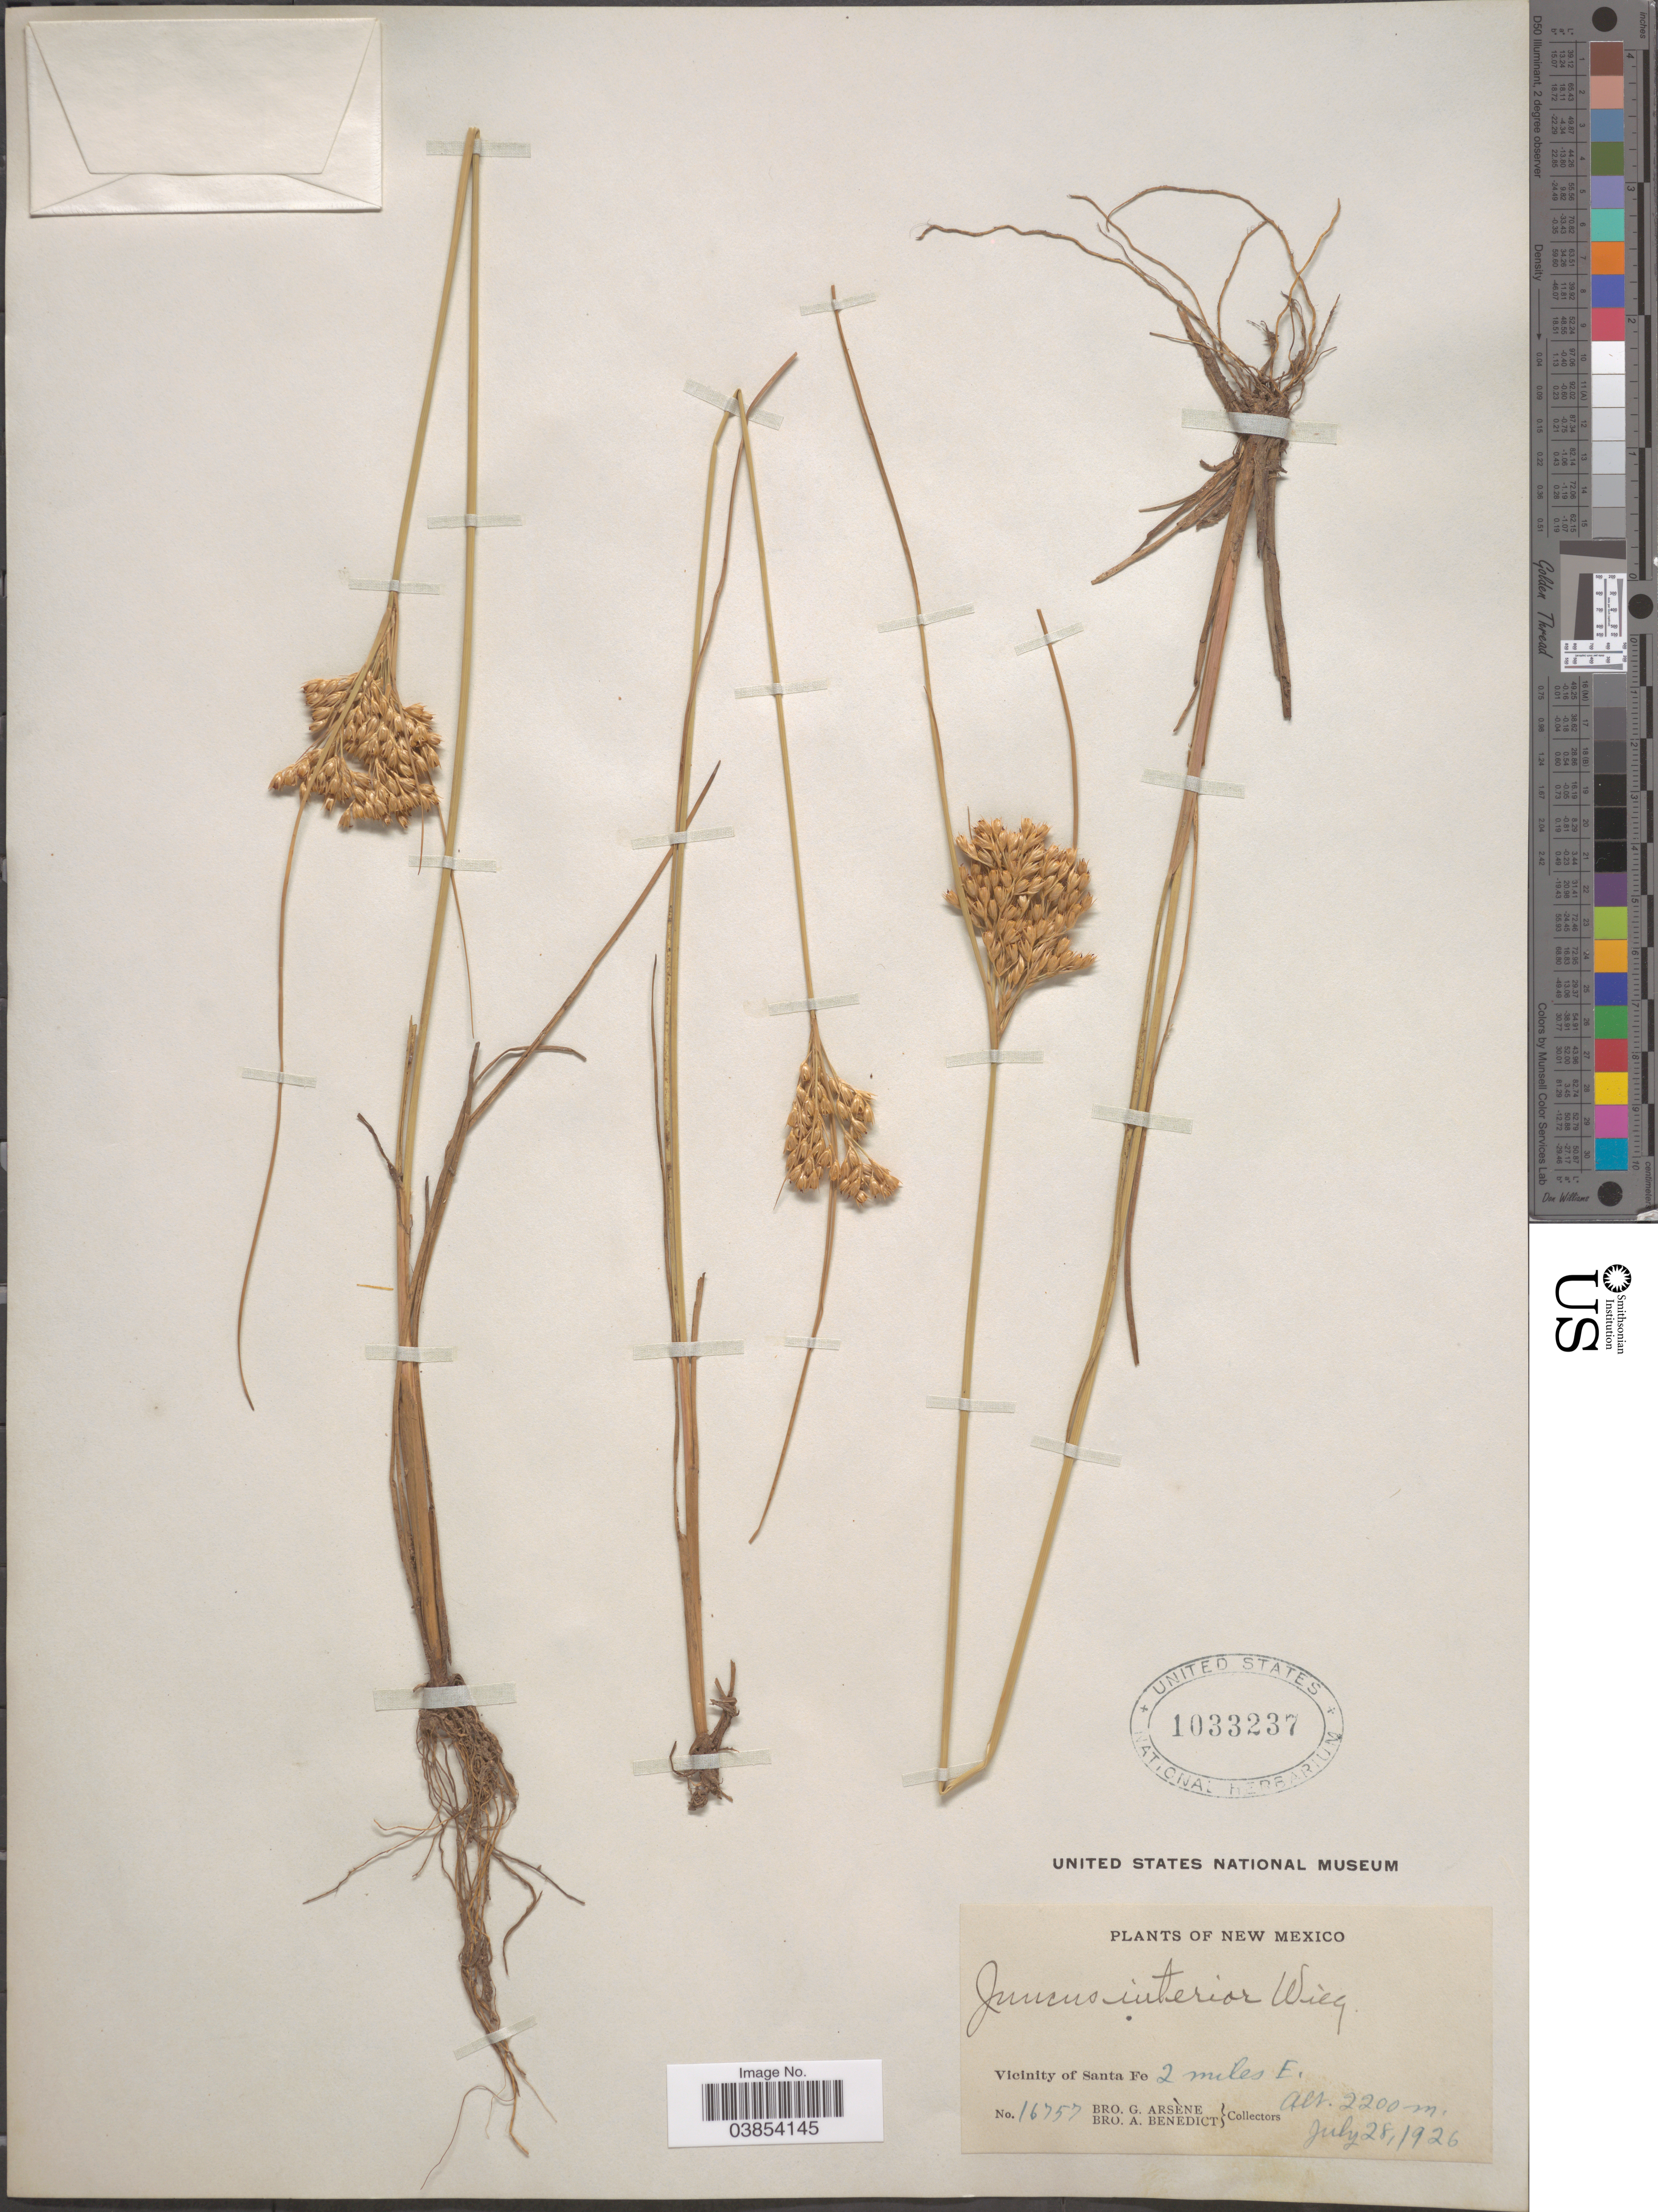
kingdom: Plantae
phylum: Tracheophyta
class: Liliopsida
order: Poales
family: Juncaceae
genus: Juncus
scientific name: Juncus interior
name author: Wiegand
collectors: Bro. G. Arsène & Bro. Benedict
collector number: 16757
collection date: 1926-07-28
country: United States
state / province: New Mexico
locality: Vicinity of Santa Fe 2 miles E.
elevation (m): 2200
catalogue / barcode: US 1033237